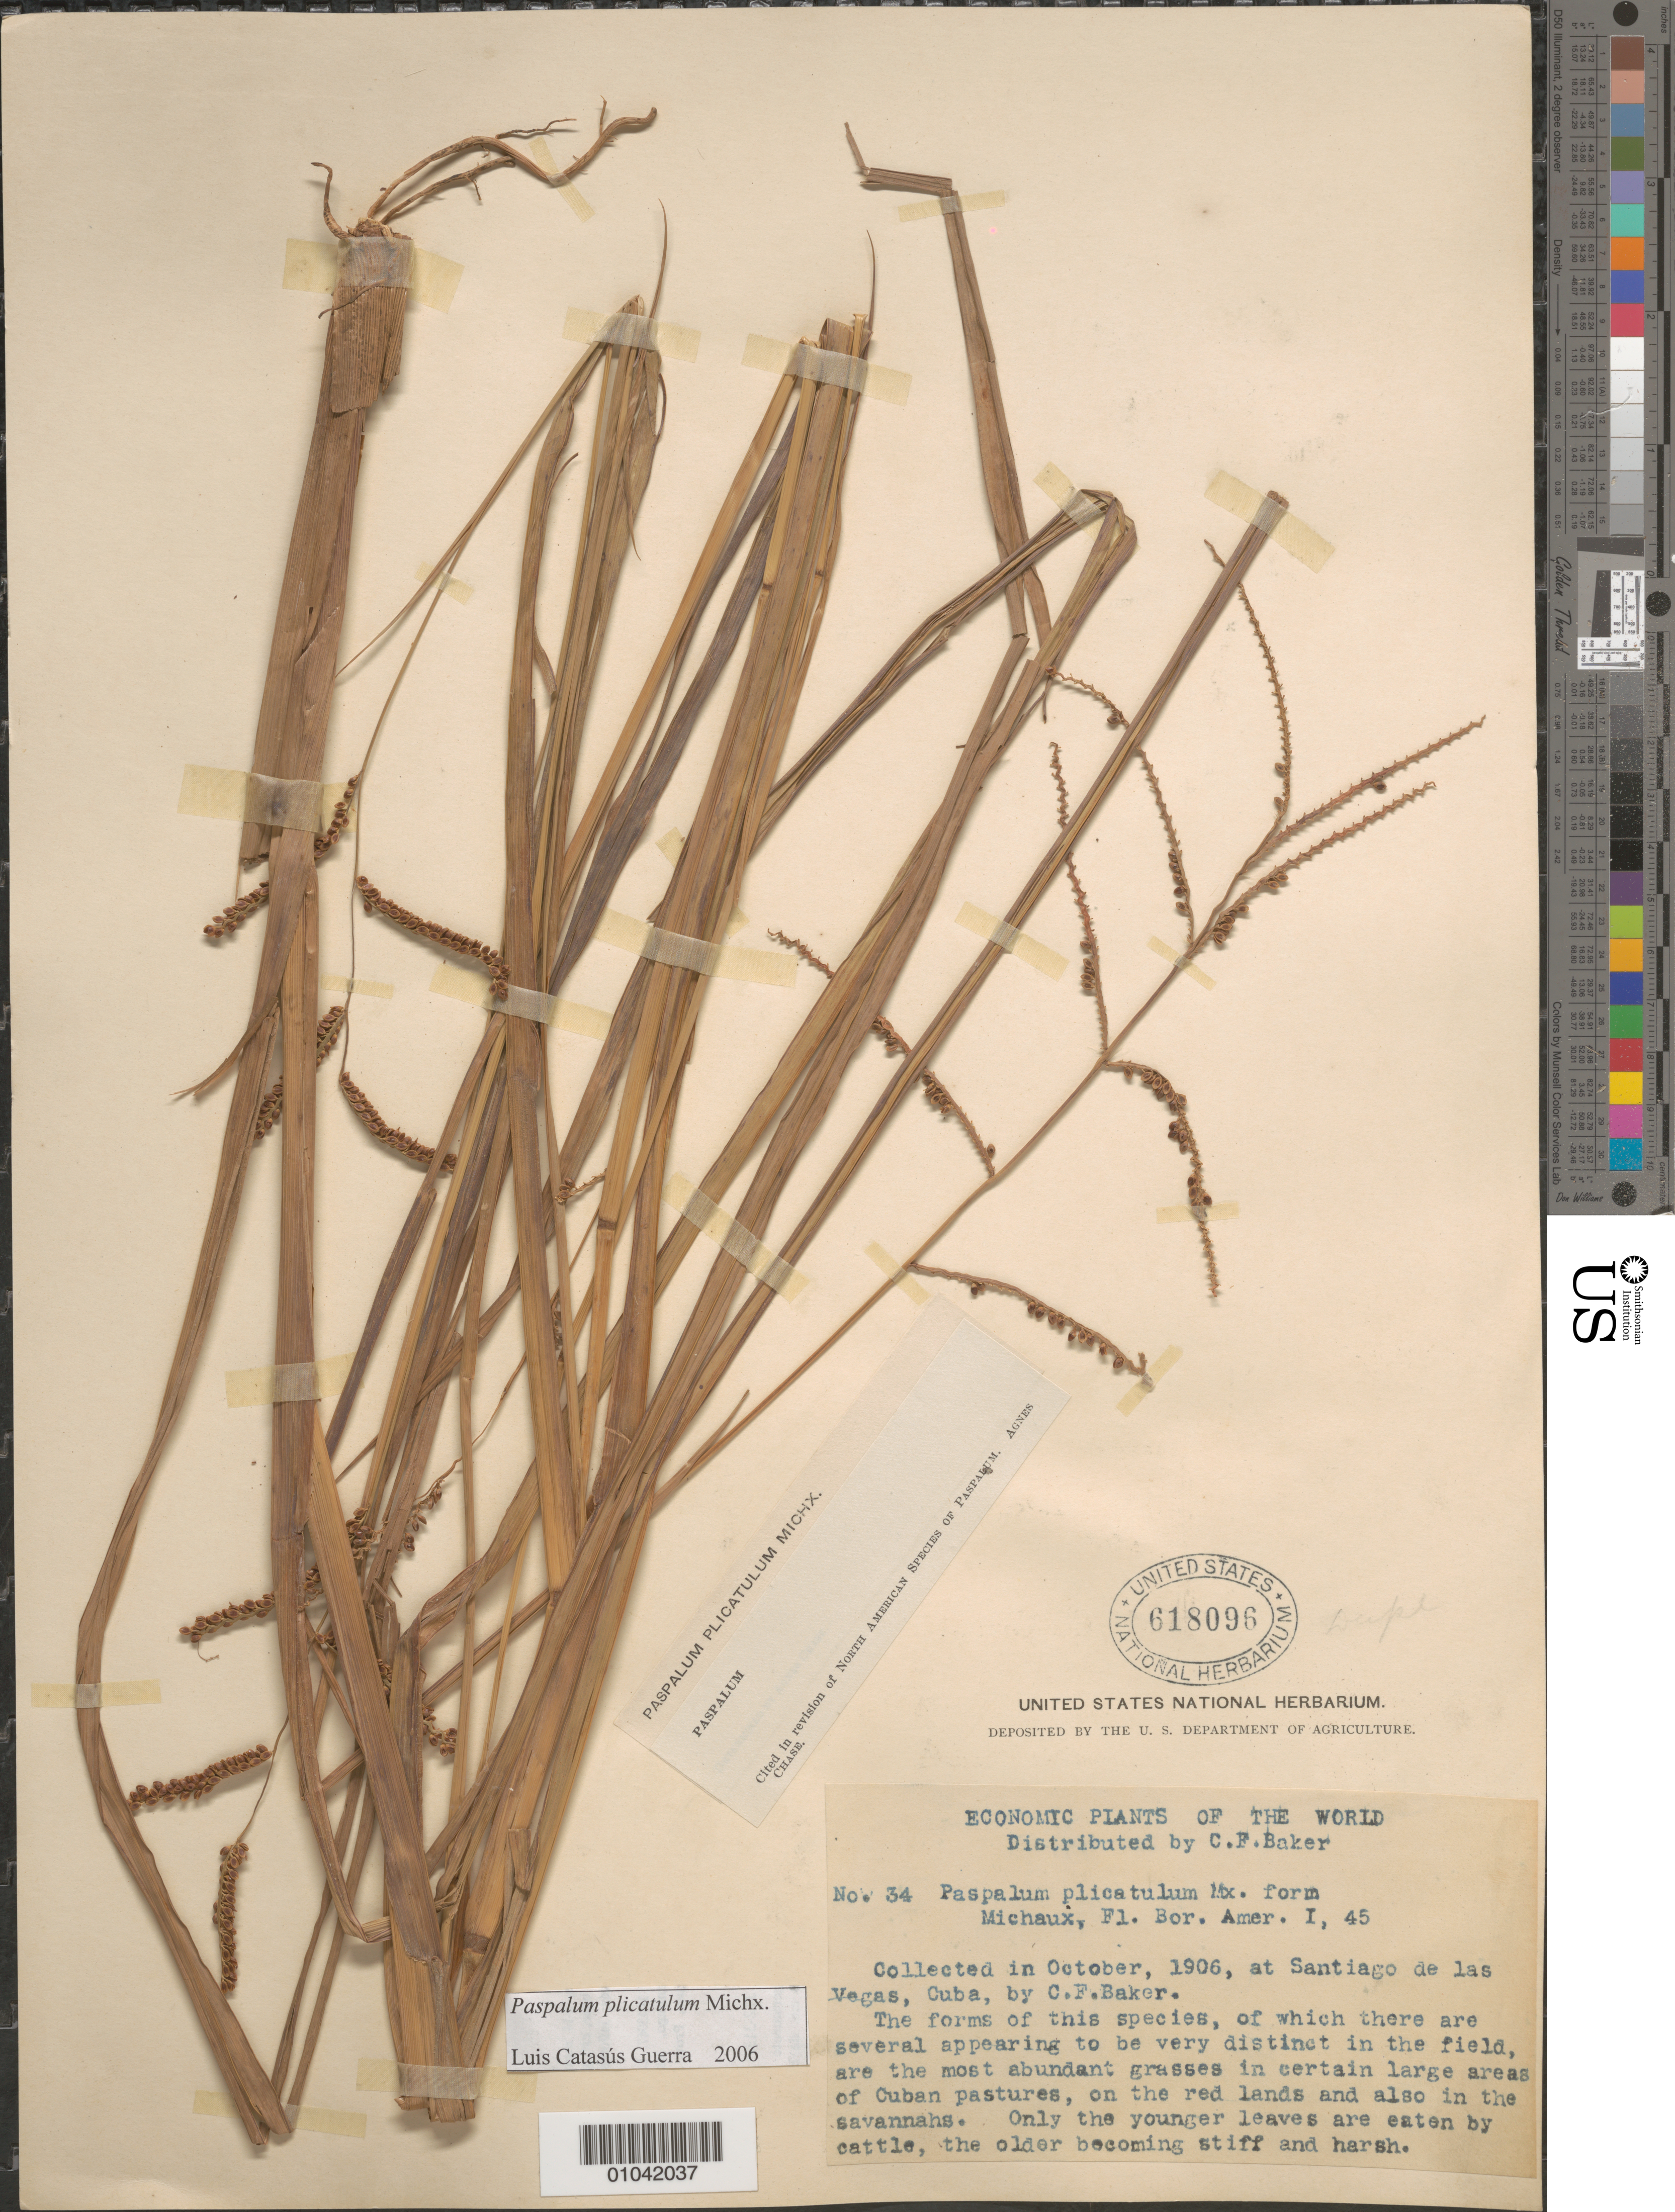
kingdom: Plantae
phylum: Tracheophyta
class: Liliopsida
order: Poales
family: Poaceae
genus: Paspalum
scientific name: Paspalum plicatulum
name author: Michx.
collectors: C. F. Baker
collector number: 34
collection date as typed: Oct 1906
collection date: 1906-10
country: Cuba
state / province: La Habana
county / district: Municipio Boyeros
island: Cuba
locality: Santiago de las Vegas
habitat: Pastures, on the red lands and also in the savannahs.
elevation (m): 97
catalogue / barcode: US 618096